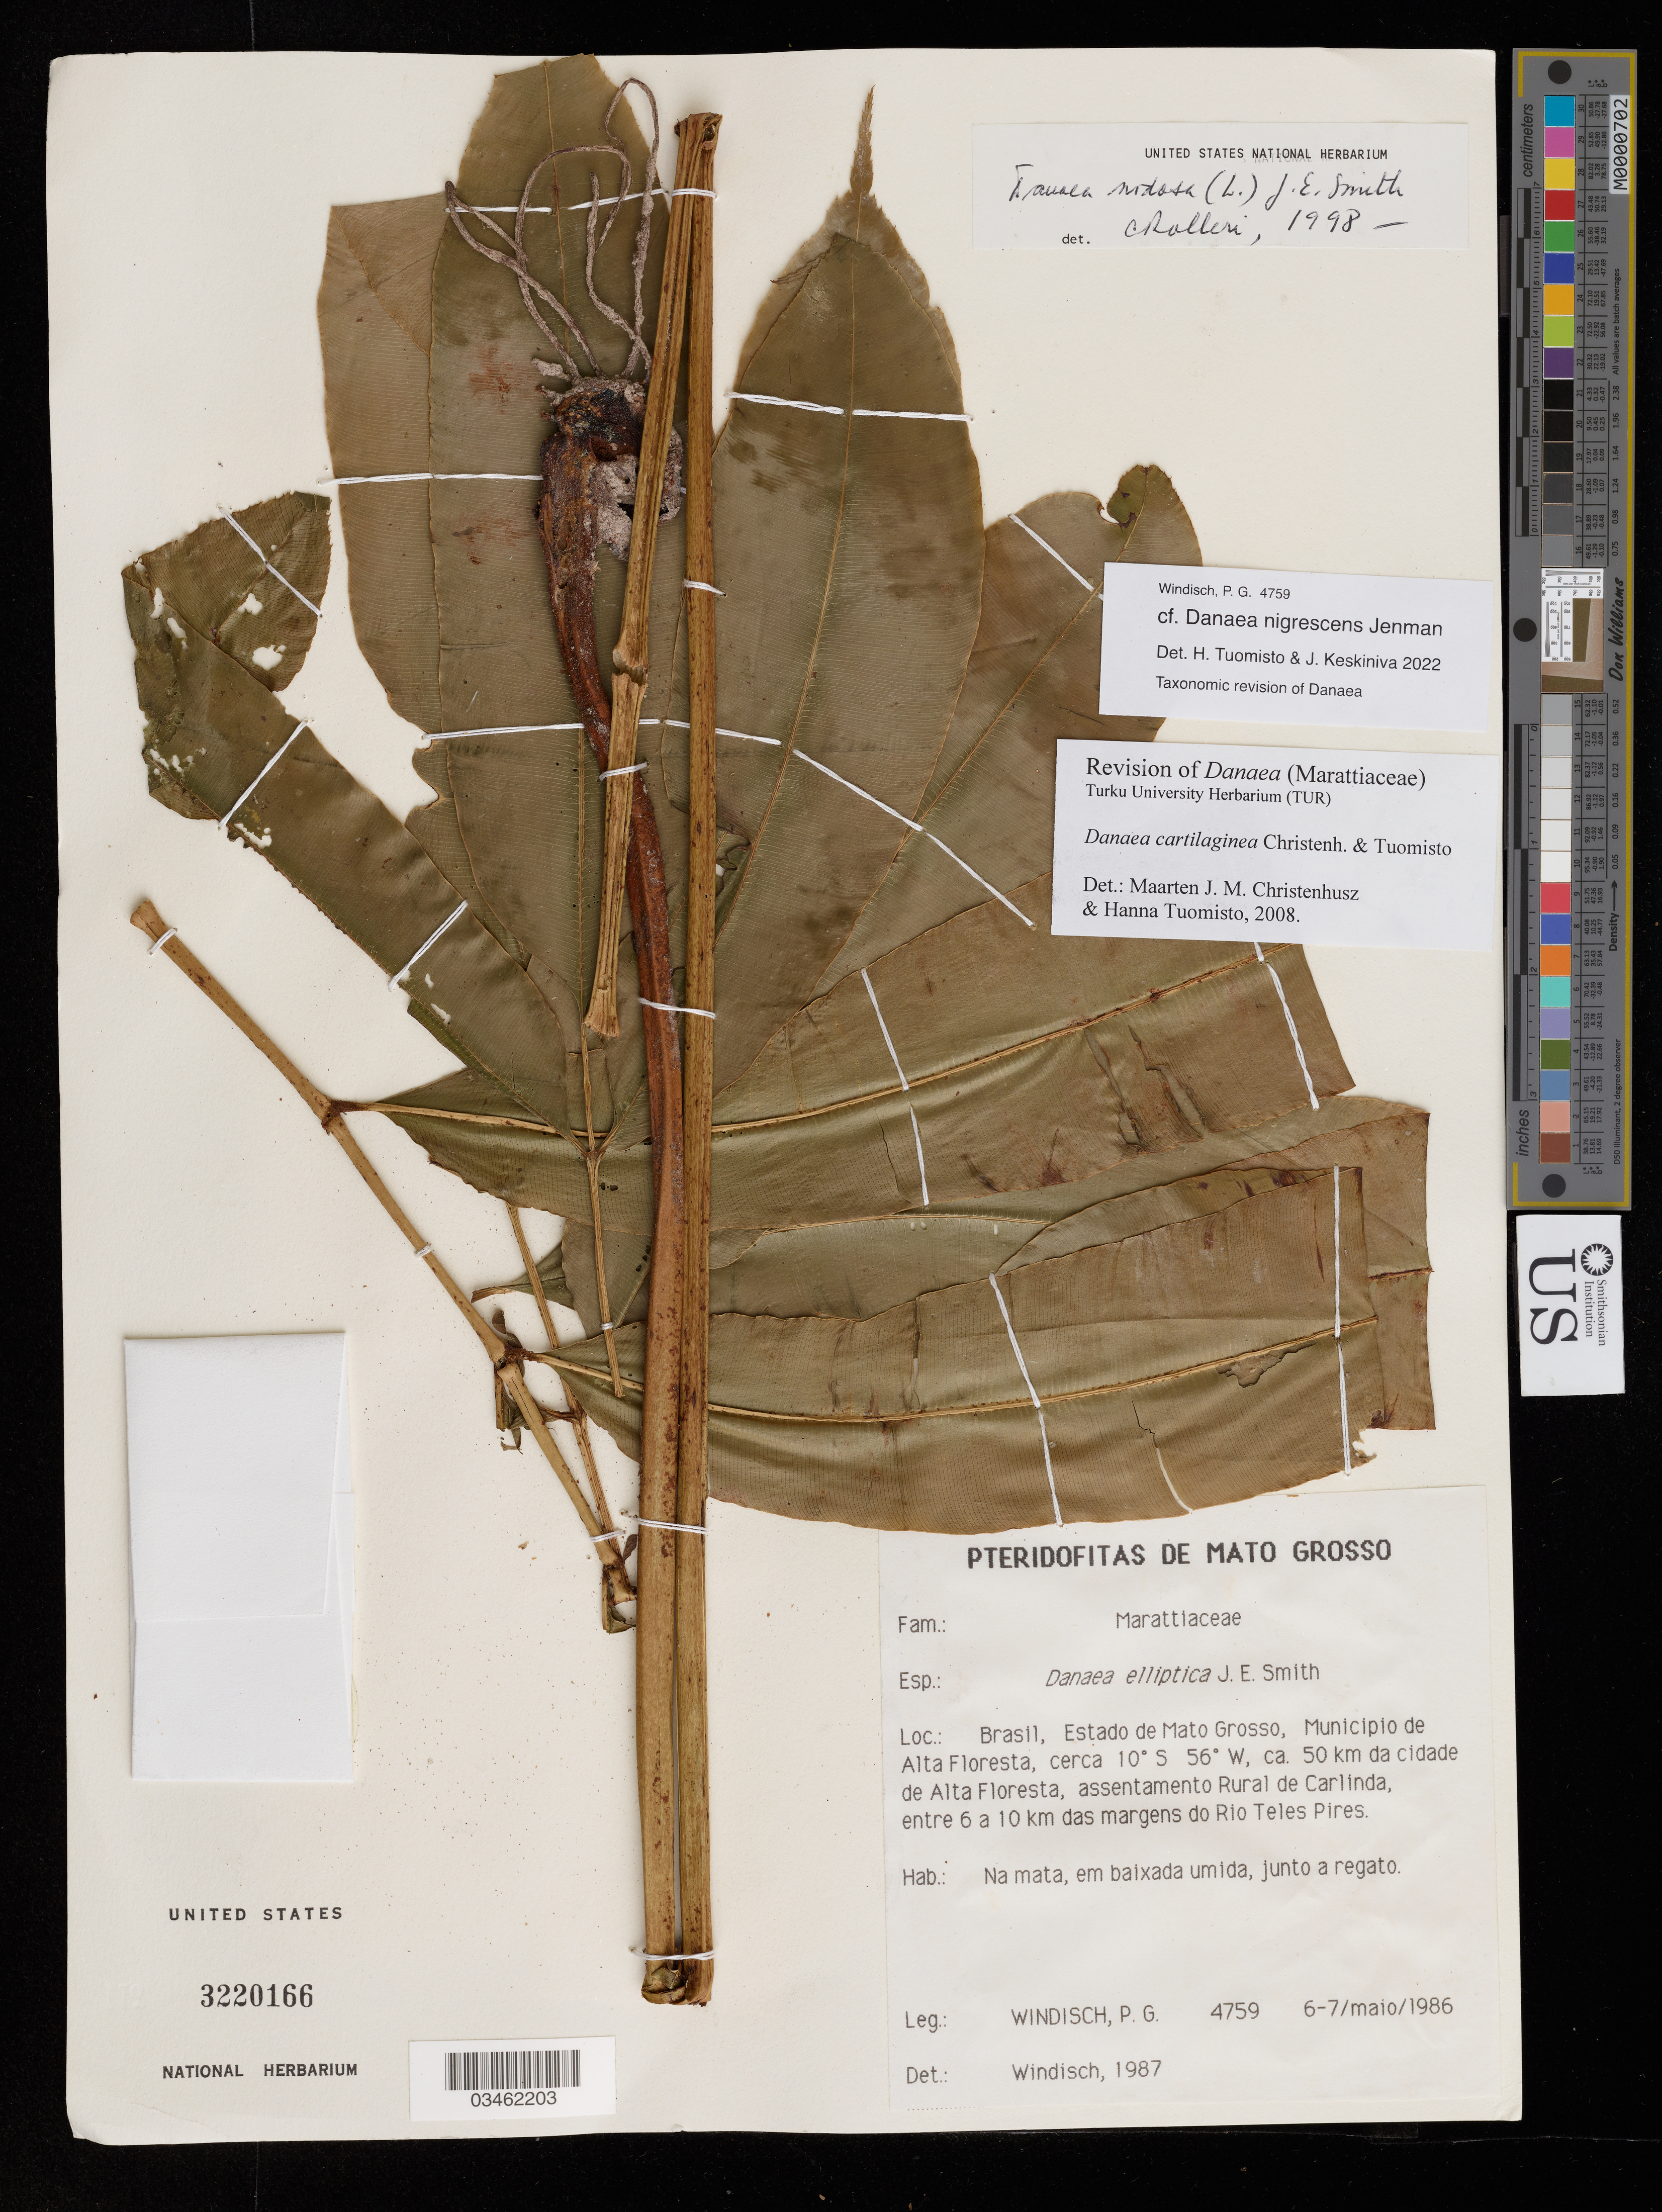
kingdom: Plantae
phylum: Tracheophyta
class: Polypodiopsida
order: Marattiales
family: Marattiaceae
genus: Danaea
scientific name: Danaea nigrescens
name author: Jenman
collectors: P. G. Windisch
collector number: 4759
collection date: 1986-05-06/1986-05-07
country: Brazil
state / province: Mato Grosso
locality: Municipio de Alta Floresta, ca. 50 km da cidade de Alta Floresta, assentamento Rural de Carlinda, entre 6 a 10 km das margens do Rio Teles Pires.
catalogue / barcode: US 3220166